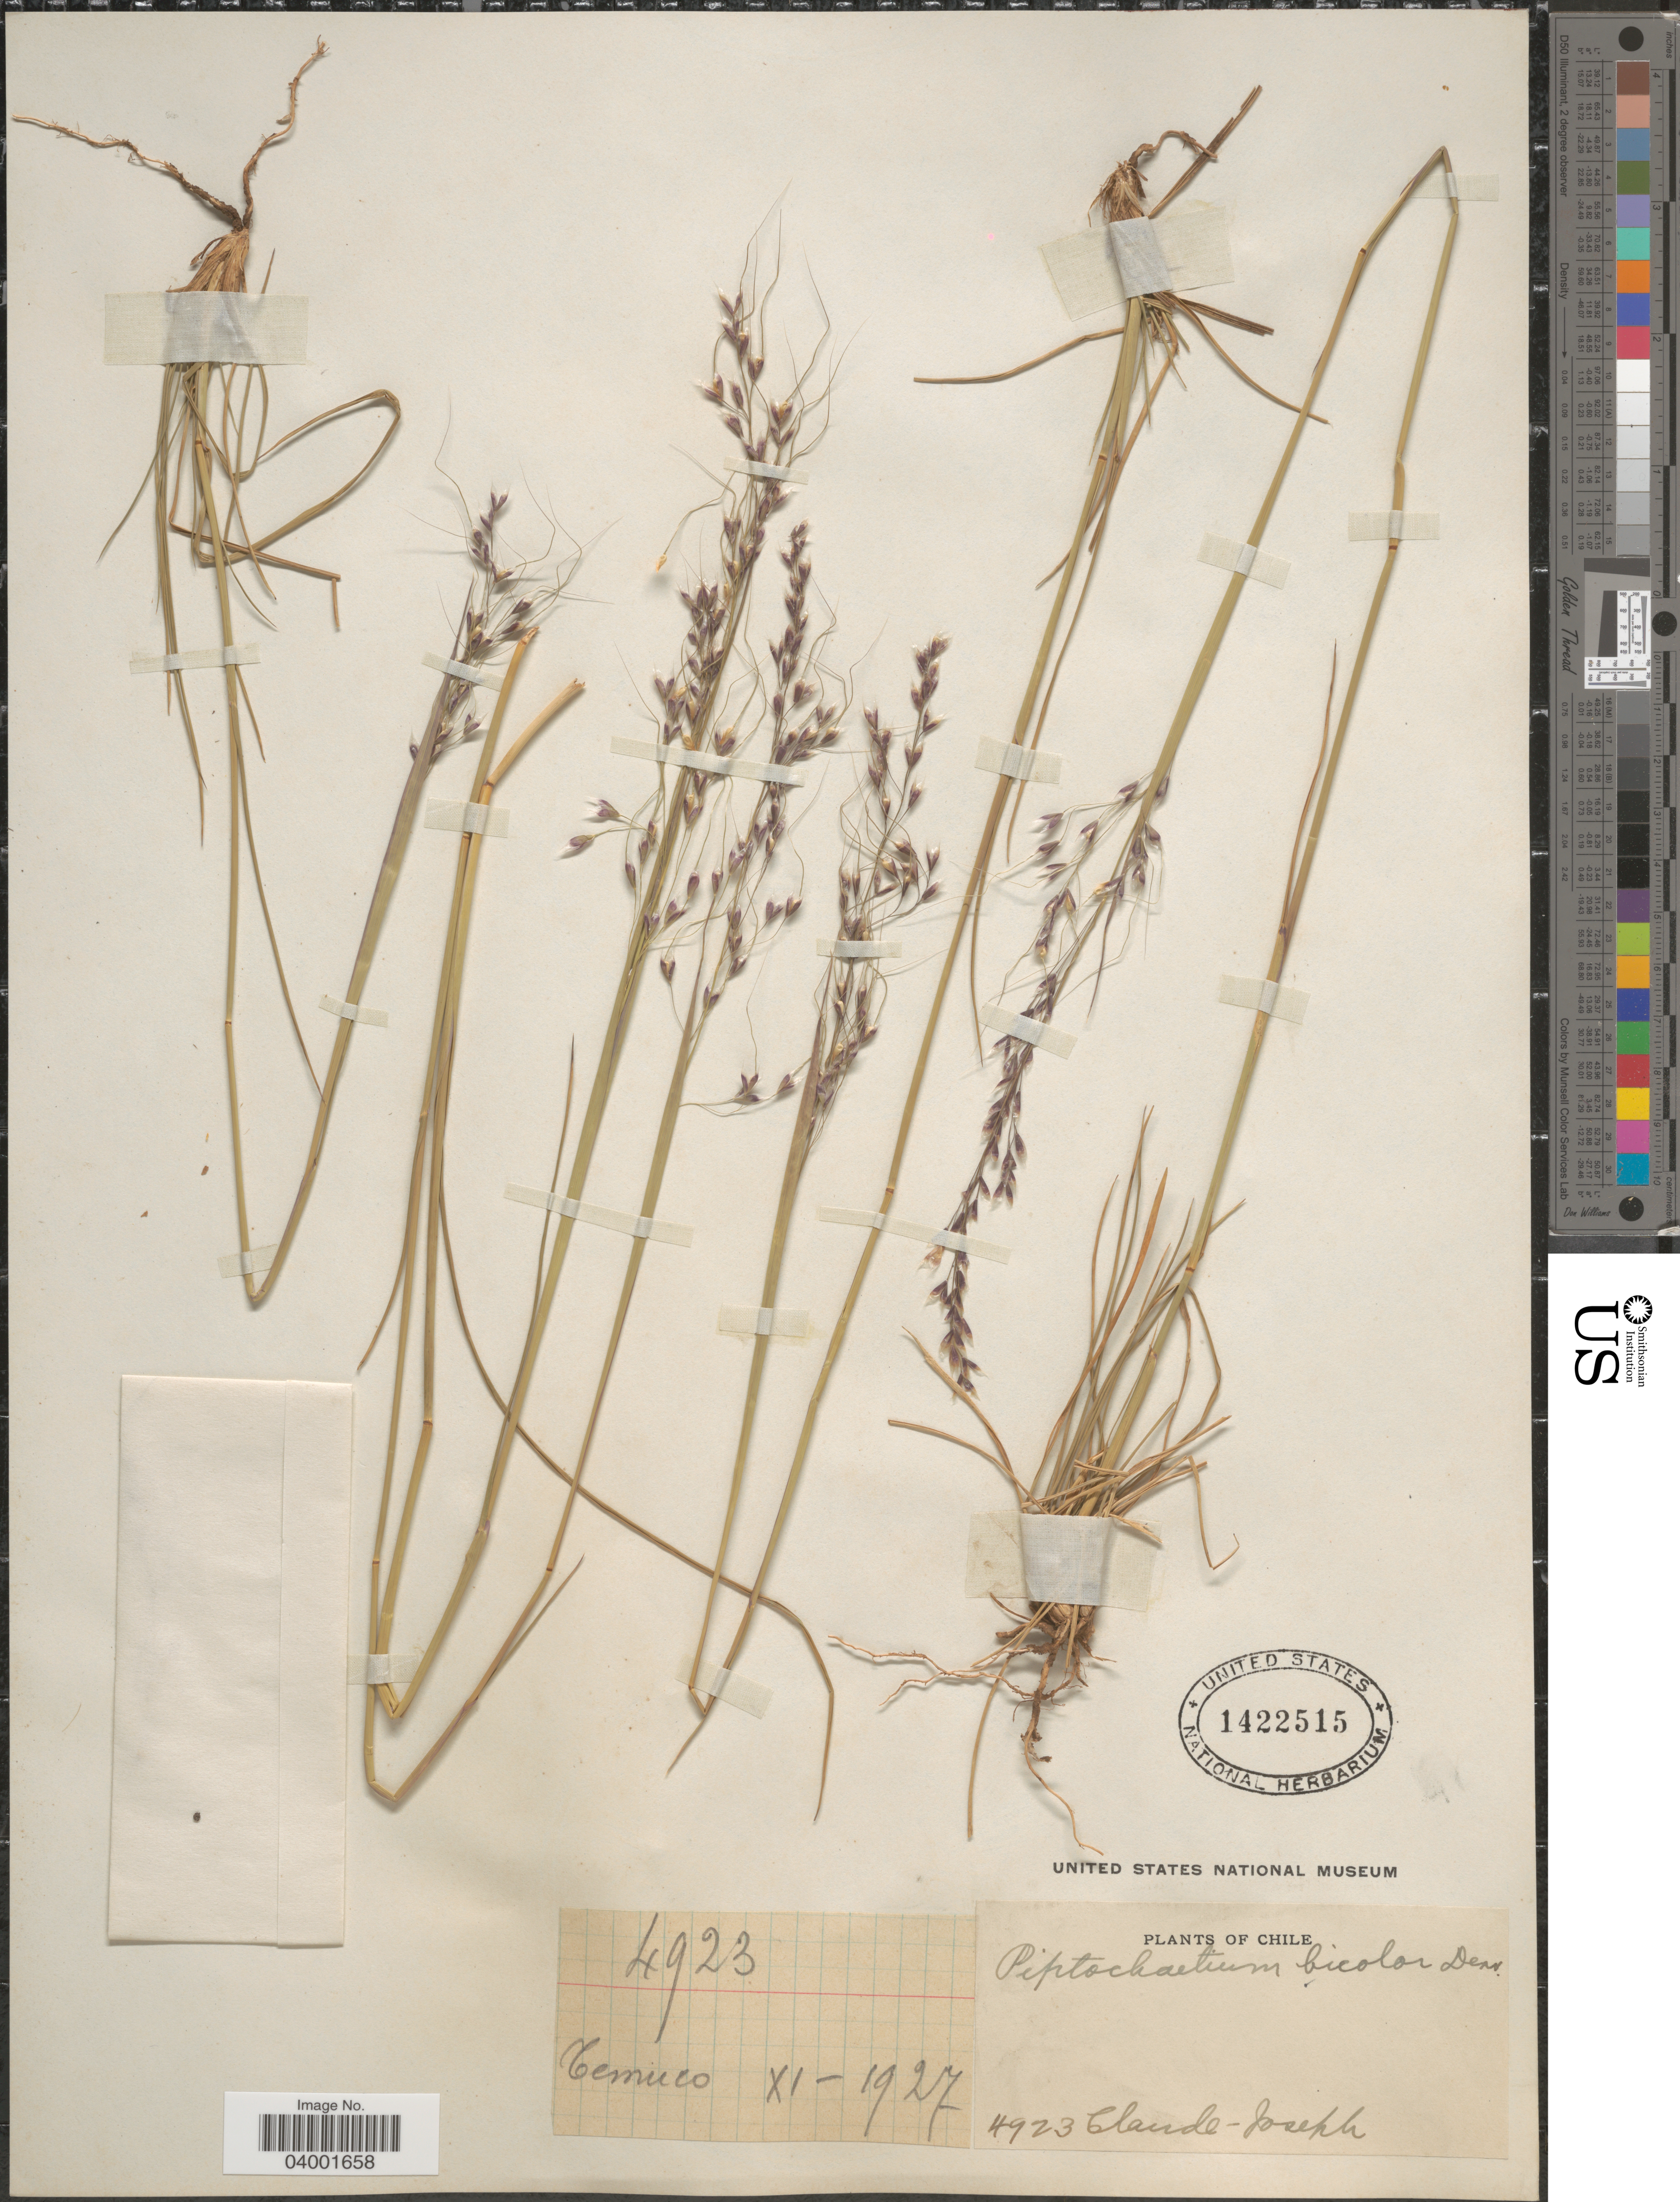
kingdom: Plantae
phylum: Tracheophyta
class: Liliopsida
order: Poales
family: Poaceae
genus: Piptochaetium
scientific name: Piptochaetium bicolor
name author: (Vahl) É. Desv.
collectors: Bro. Claude-Joseph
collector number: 4923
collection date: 1927-11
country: Chile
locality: Temuco.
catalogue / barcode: US 1422515